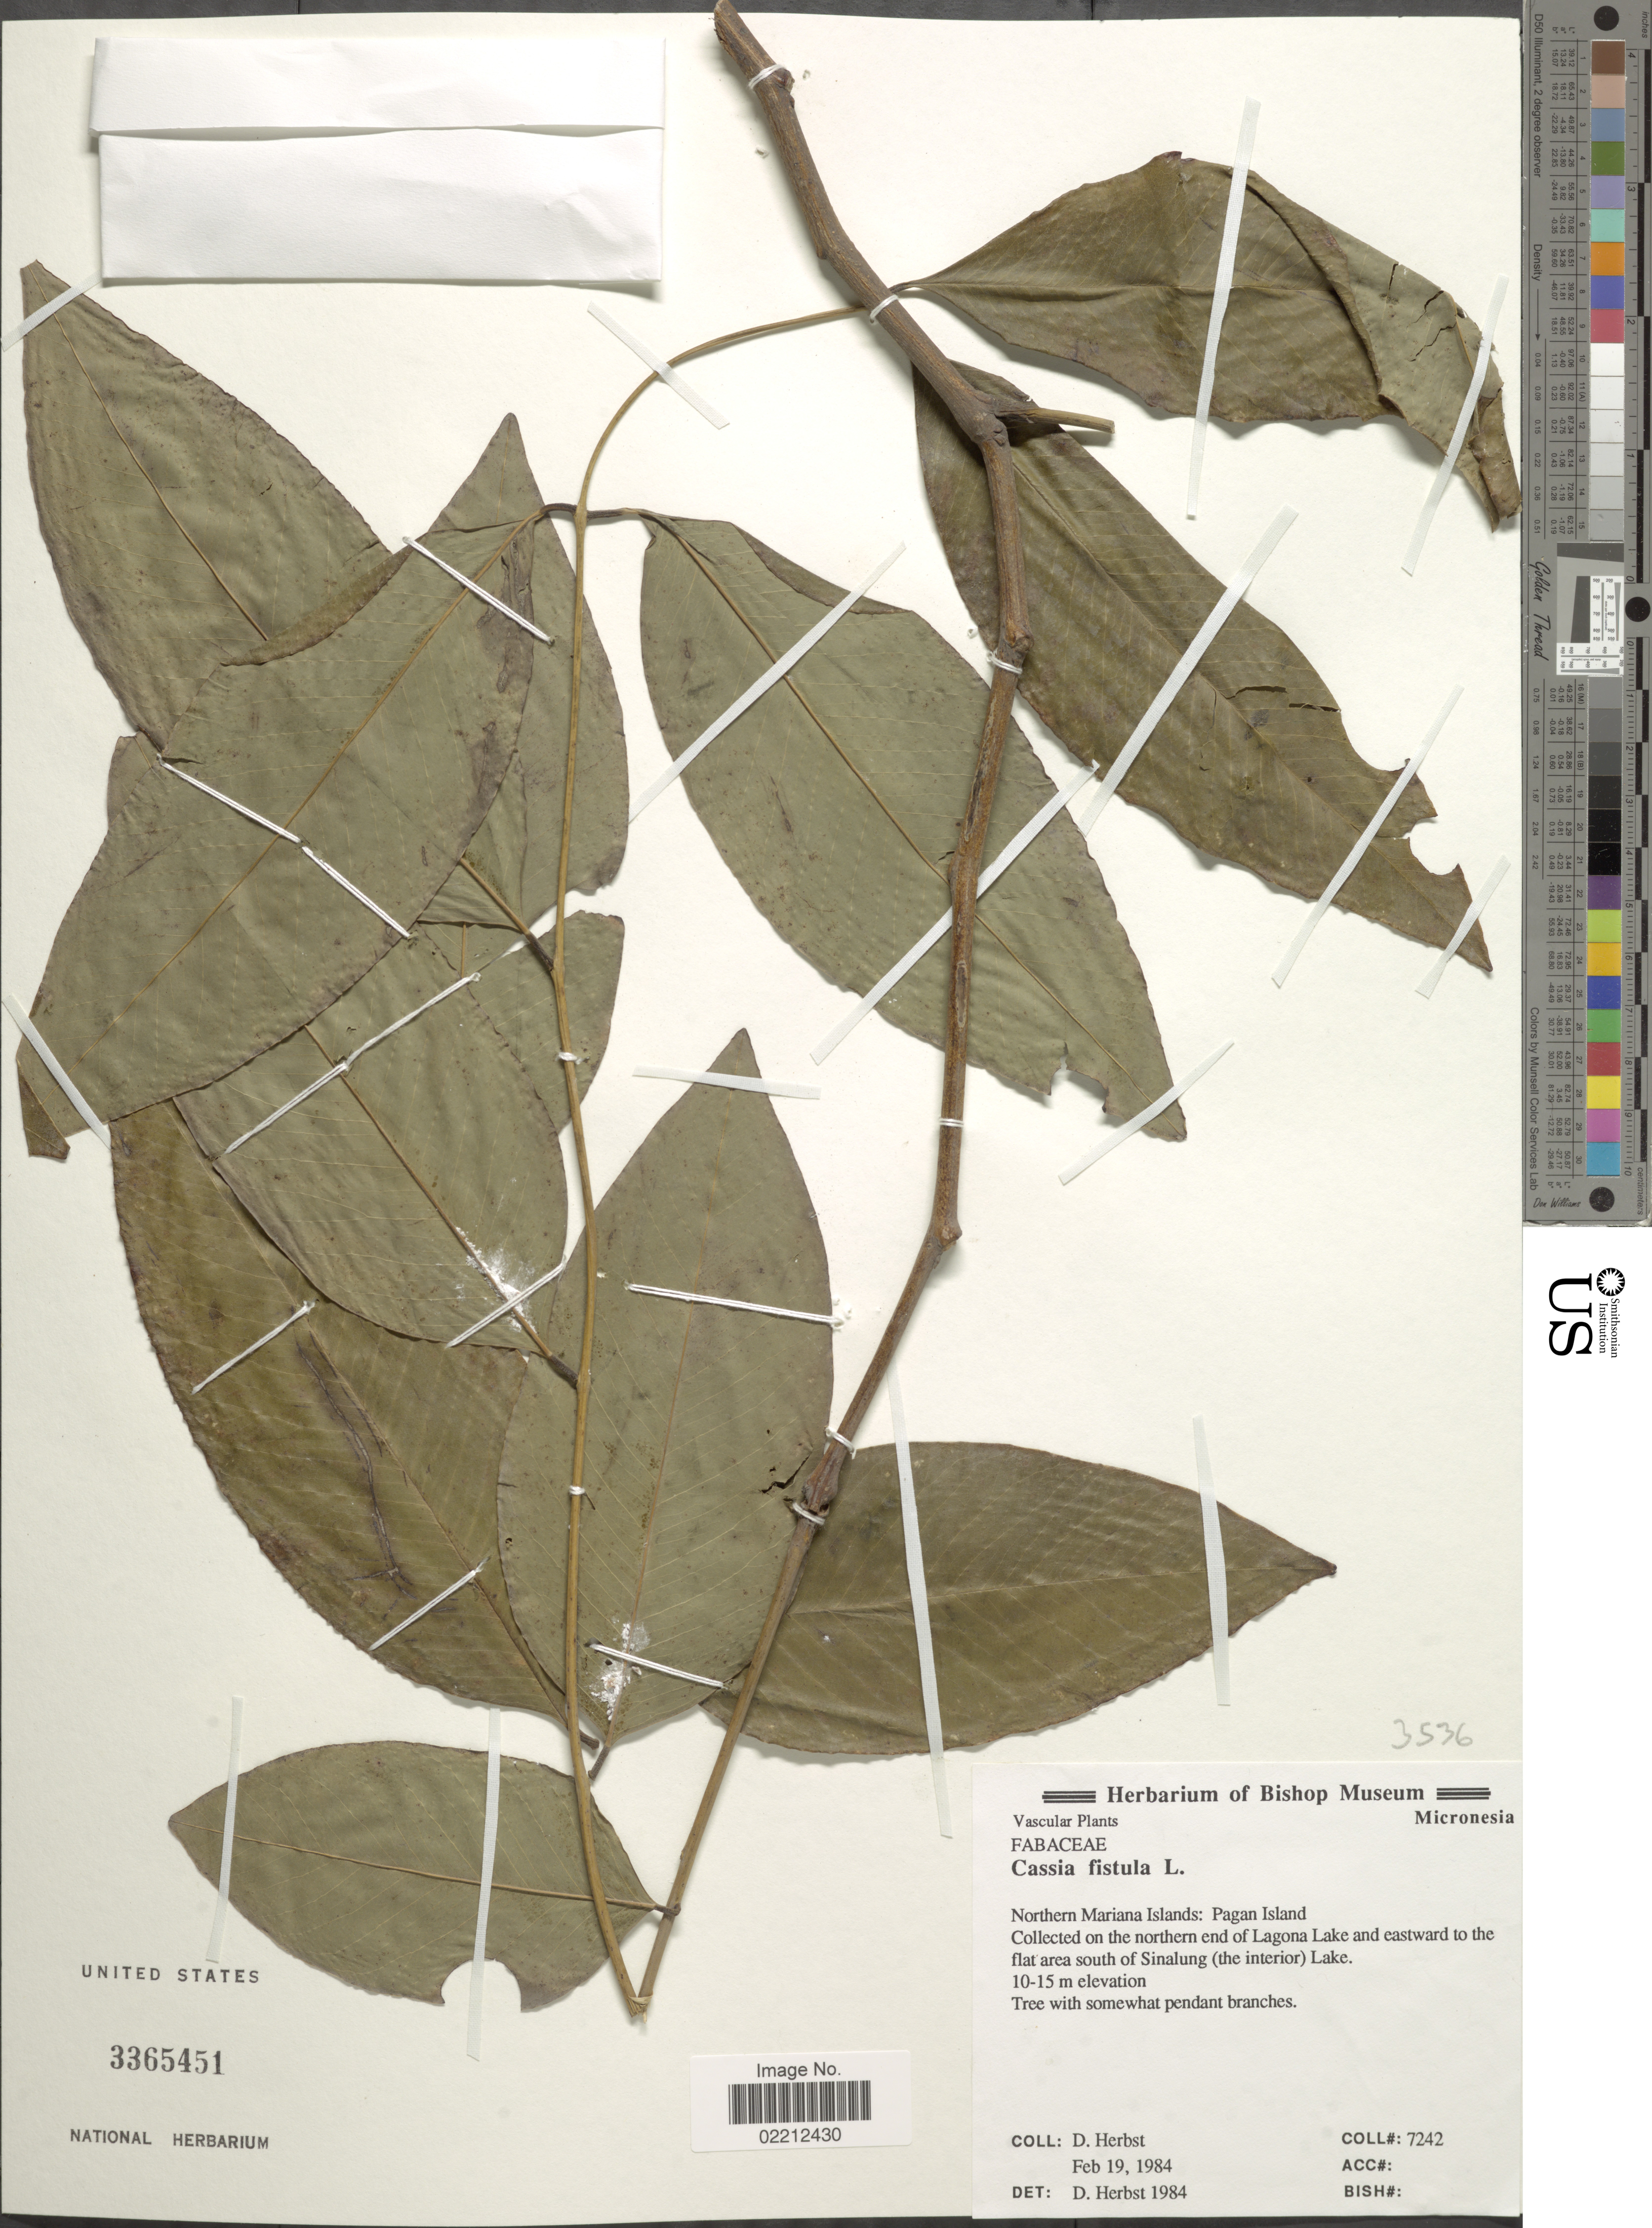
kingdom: Plantae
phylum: Tracheophyta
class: Magnoliopsida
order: Fabales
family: Fabaceae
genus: Cassia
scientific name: Cassia fistula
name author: L.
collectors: D. Herbst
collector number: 7242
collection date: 1984-02-19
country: Northern Mariana Islands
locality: Northern Mariana Islands. Pagan Island, northern end of Lagona Lake and eastward to the flat area south of Sinlung (the interior) Lake.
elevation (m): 10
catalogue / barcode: US 3365451